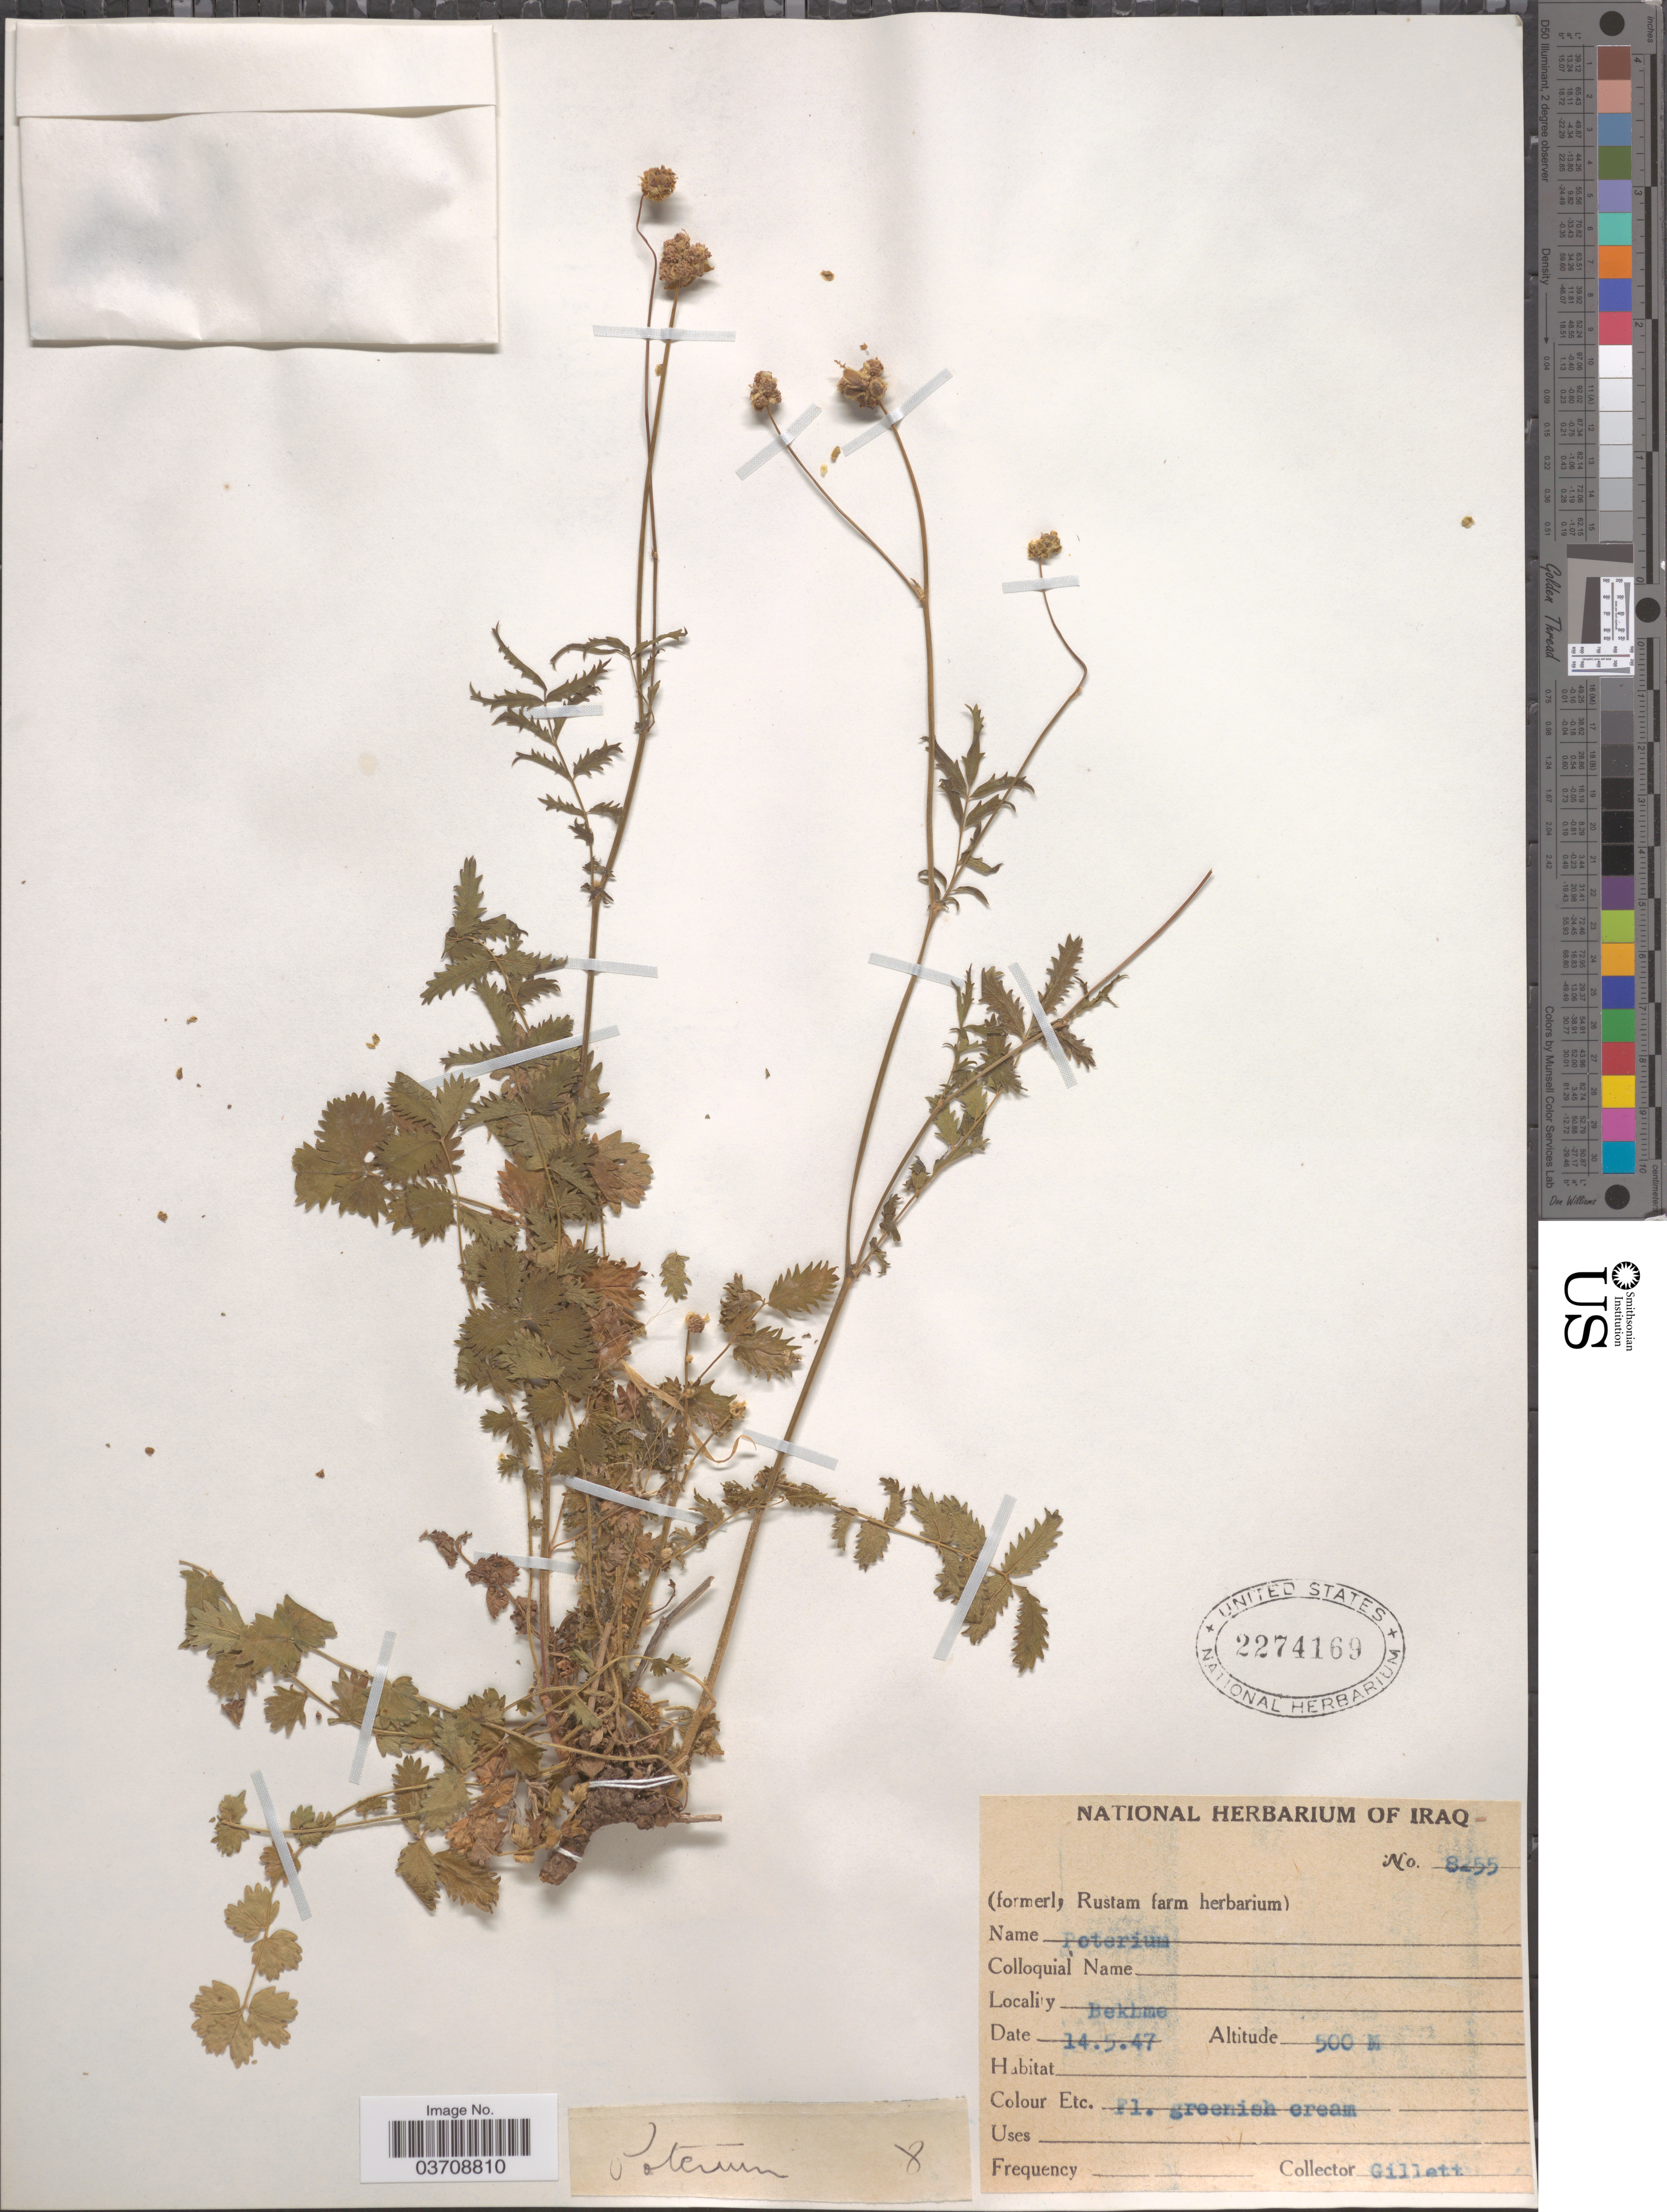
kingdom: Plantae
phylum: Tracheophyta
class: Magnoliopsida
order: Rosales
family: Rosaceae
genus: Sanguisorba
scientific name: Sanguisorba sp.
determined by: Strong, Mark T., (BOT), Smithsonian Institution - National Museum of Natural History (UNITED STATES)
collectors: Gillett, --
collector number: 8255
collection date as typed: Transcribed d/m/y: 14/5/47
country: Iraq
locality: Bekhme.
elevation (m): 500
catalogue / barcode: US 2274169